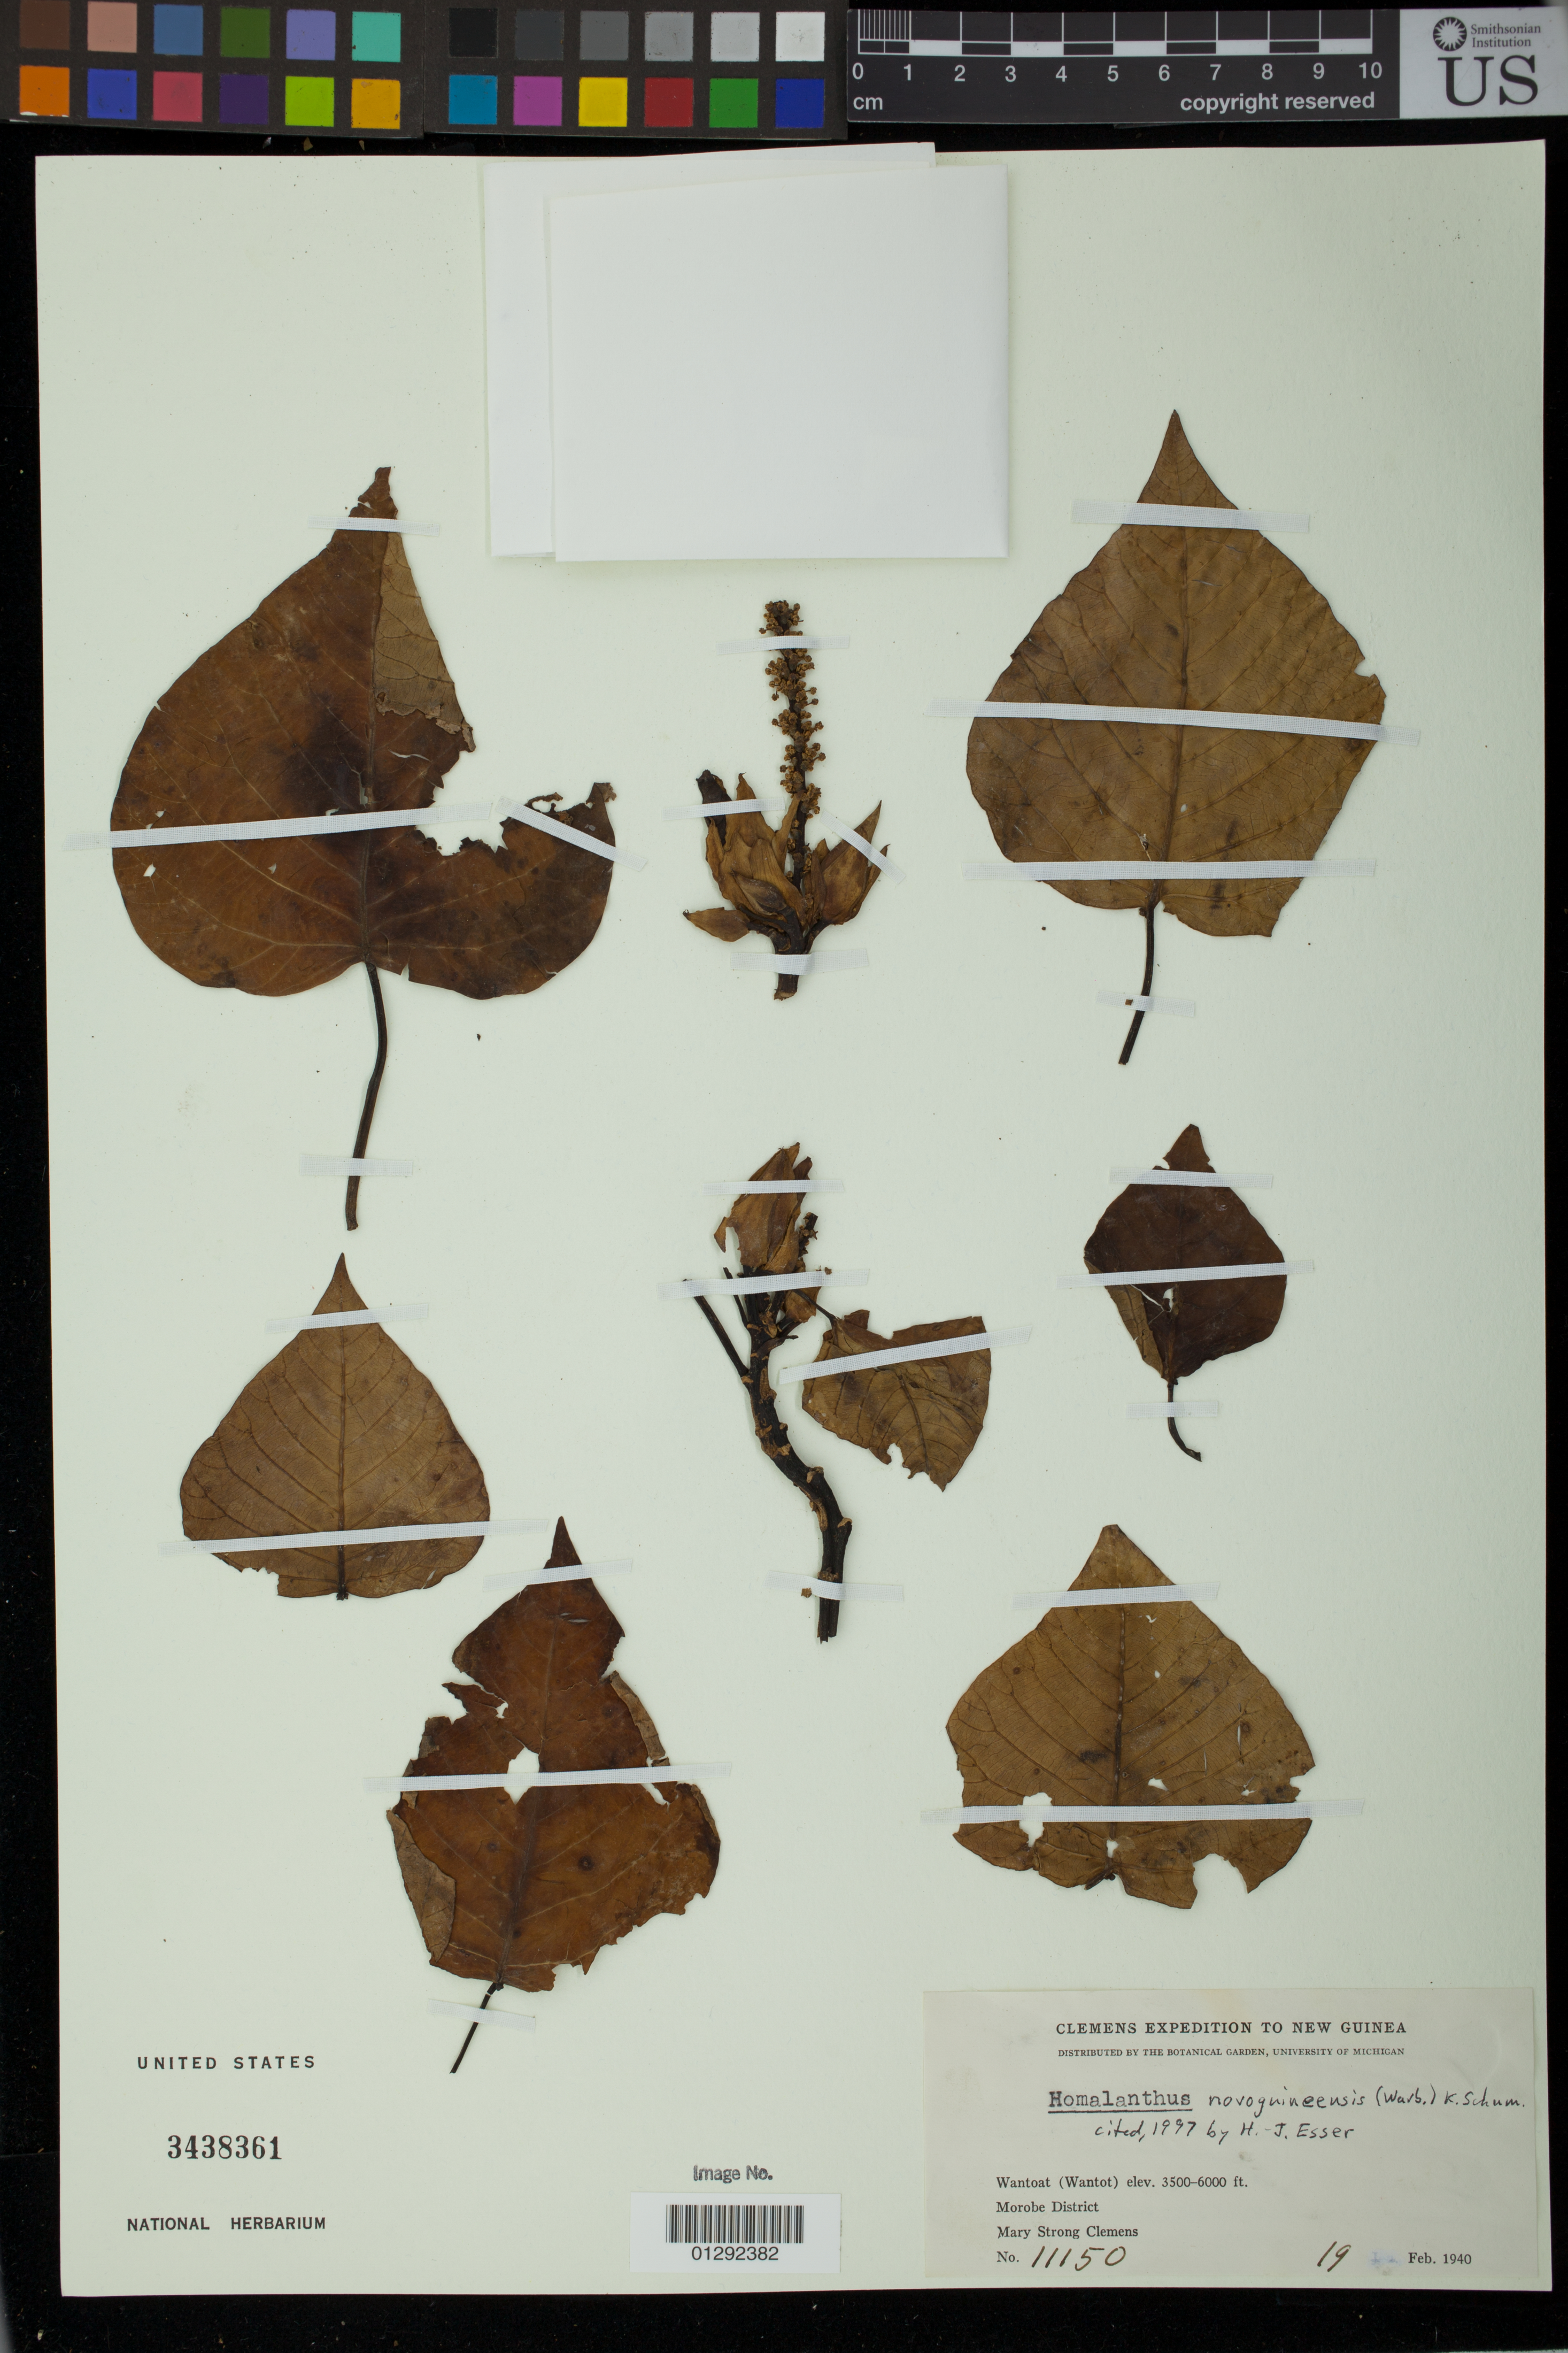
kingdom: Plantae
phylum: Tracheophyta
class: Magnoliopsida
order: Malpighiales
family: Euphorbiaceae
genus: Homalanthus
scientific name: Homalanthus novoguineensis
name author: (Warb.) K. Schum.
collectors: M. S. Clemens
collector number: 11150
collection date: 1940-02-19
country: Papua New Guinea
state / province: Morobe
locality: Wantoat (Wantot)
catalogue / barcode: US 3438361